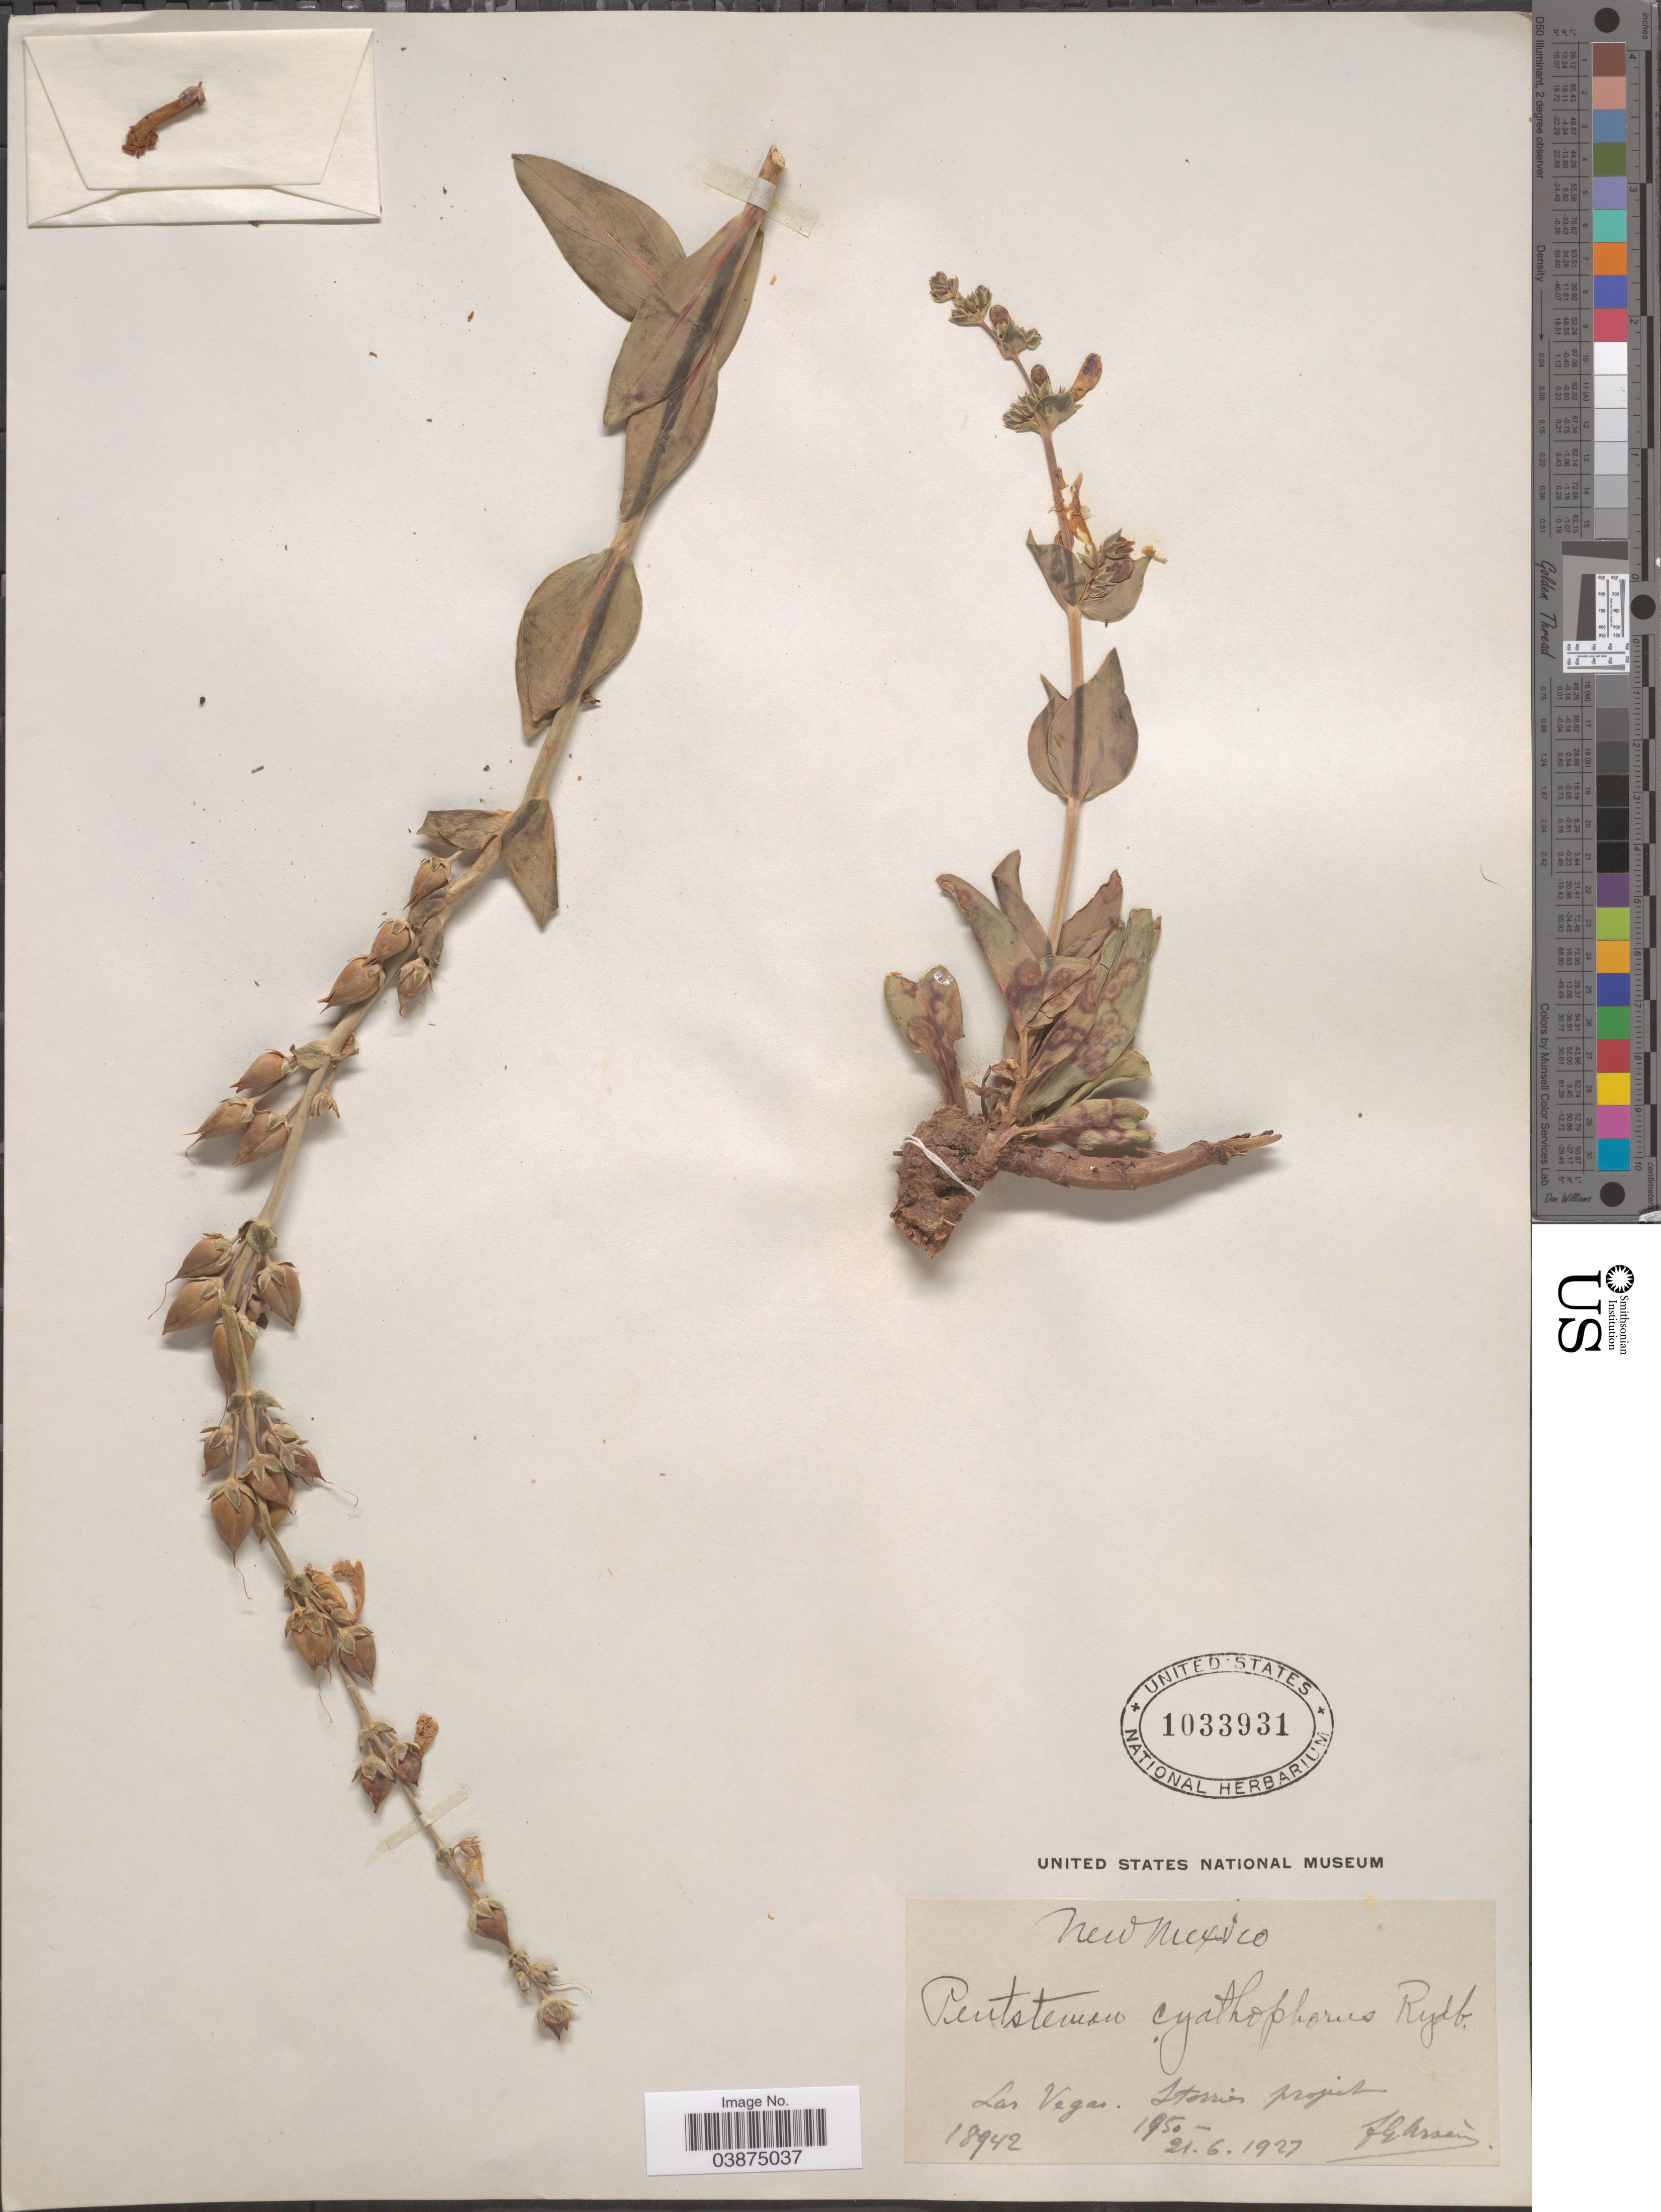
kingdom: Plantae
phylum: Tracheophyta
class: Magnoliopsida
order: Lamiales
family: Plantaginaceae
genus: Penstemon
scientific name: Penstemon fendleri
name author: Torr. & A. Gray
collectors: F. Arsène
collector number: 18942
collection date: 1927-06-21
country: United States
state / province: New Mexico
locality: Las Vegas. Storrie's project.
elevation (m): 1950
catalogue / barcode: US 1033931